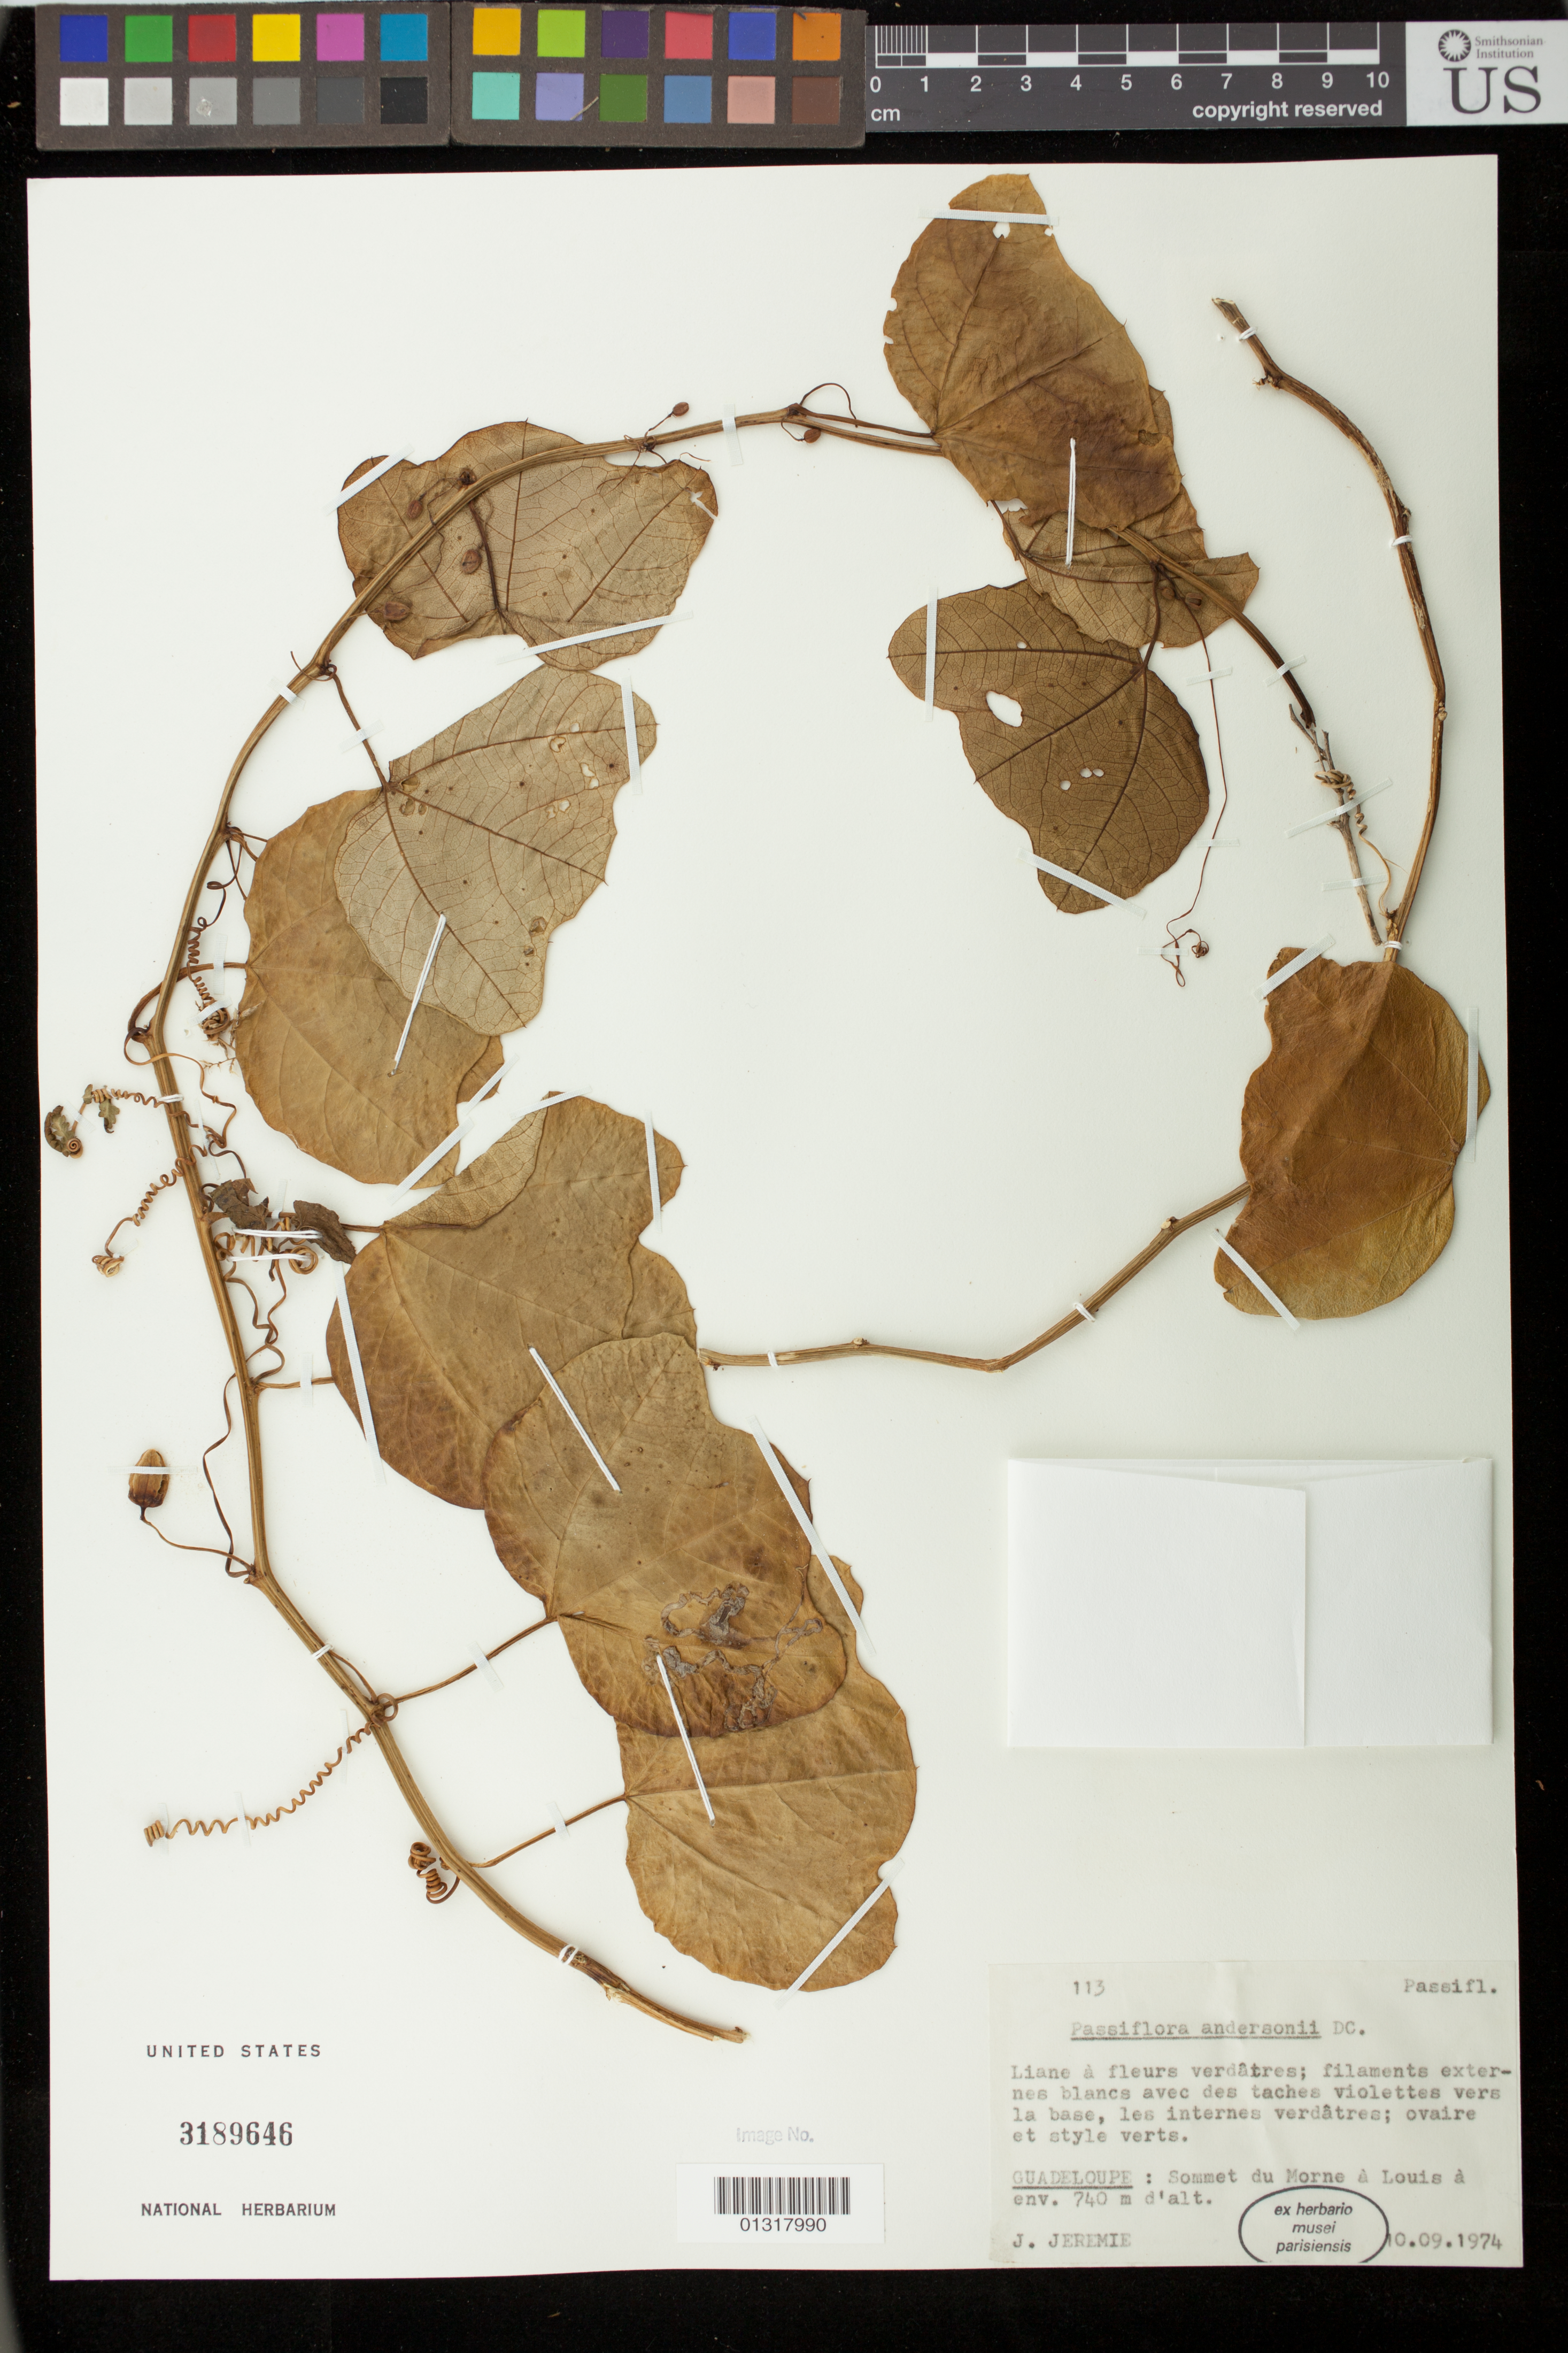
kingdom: Plantae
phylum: Tracheophyta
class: Magnoliopsida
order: Malpighiales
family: Passifloraceae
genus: Passiflora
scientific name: Passiflora andersonii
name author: DC.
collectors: J. Jérémie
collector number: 113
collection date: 1974-10-09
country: Guadeloupe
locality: Sommet du Morne a Louis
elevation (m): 740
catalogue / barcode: US 3189646